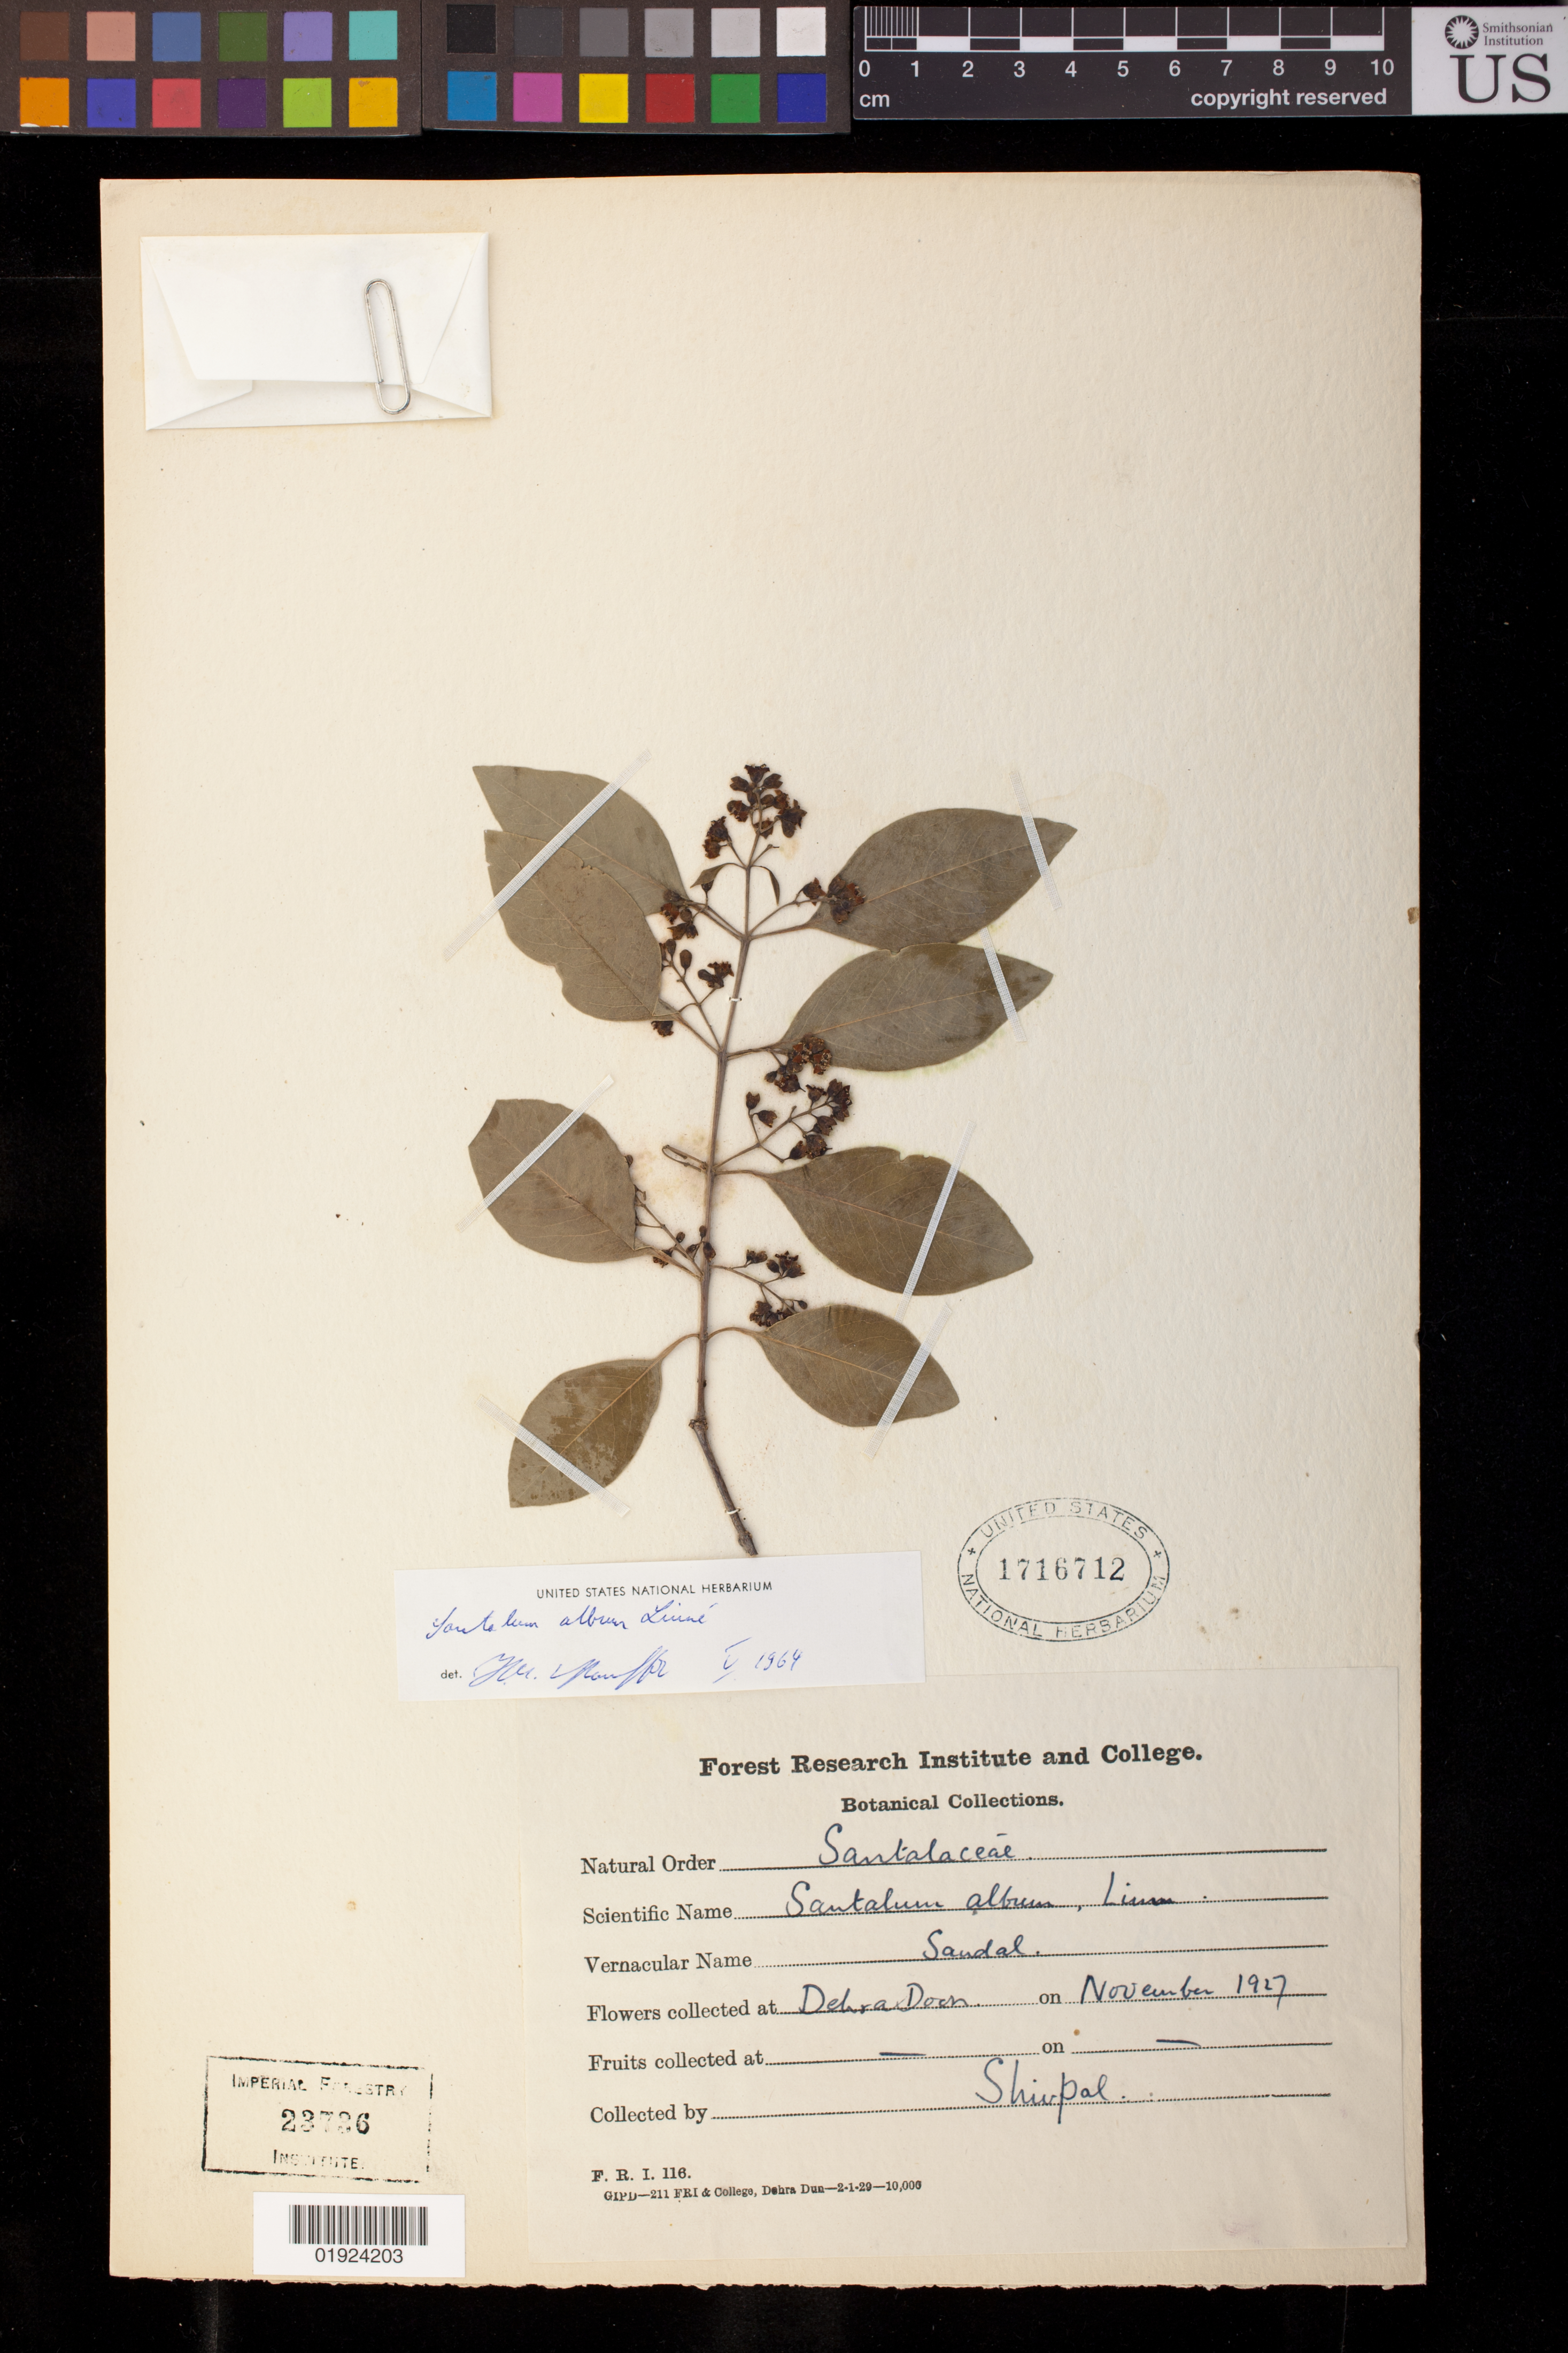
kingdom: Plantae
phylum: Tracheophyta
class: Magnoliopsida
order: Santalales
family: Santalaceae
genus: Santalum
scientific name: Santalum album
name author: L.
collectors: -. Shivpal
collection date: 1927-11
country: India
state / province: Uttarakhand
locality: DehraDun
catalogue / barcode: US 1716712